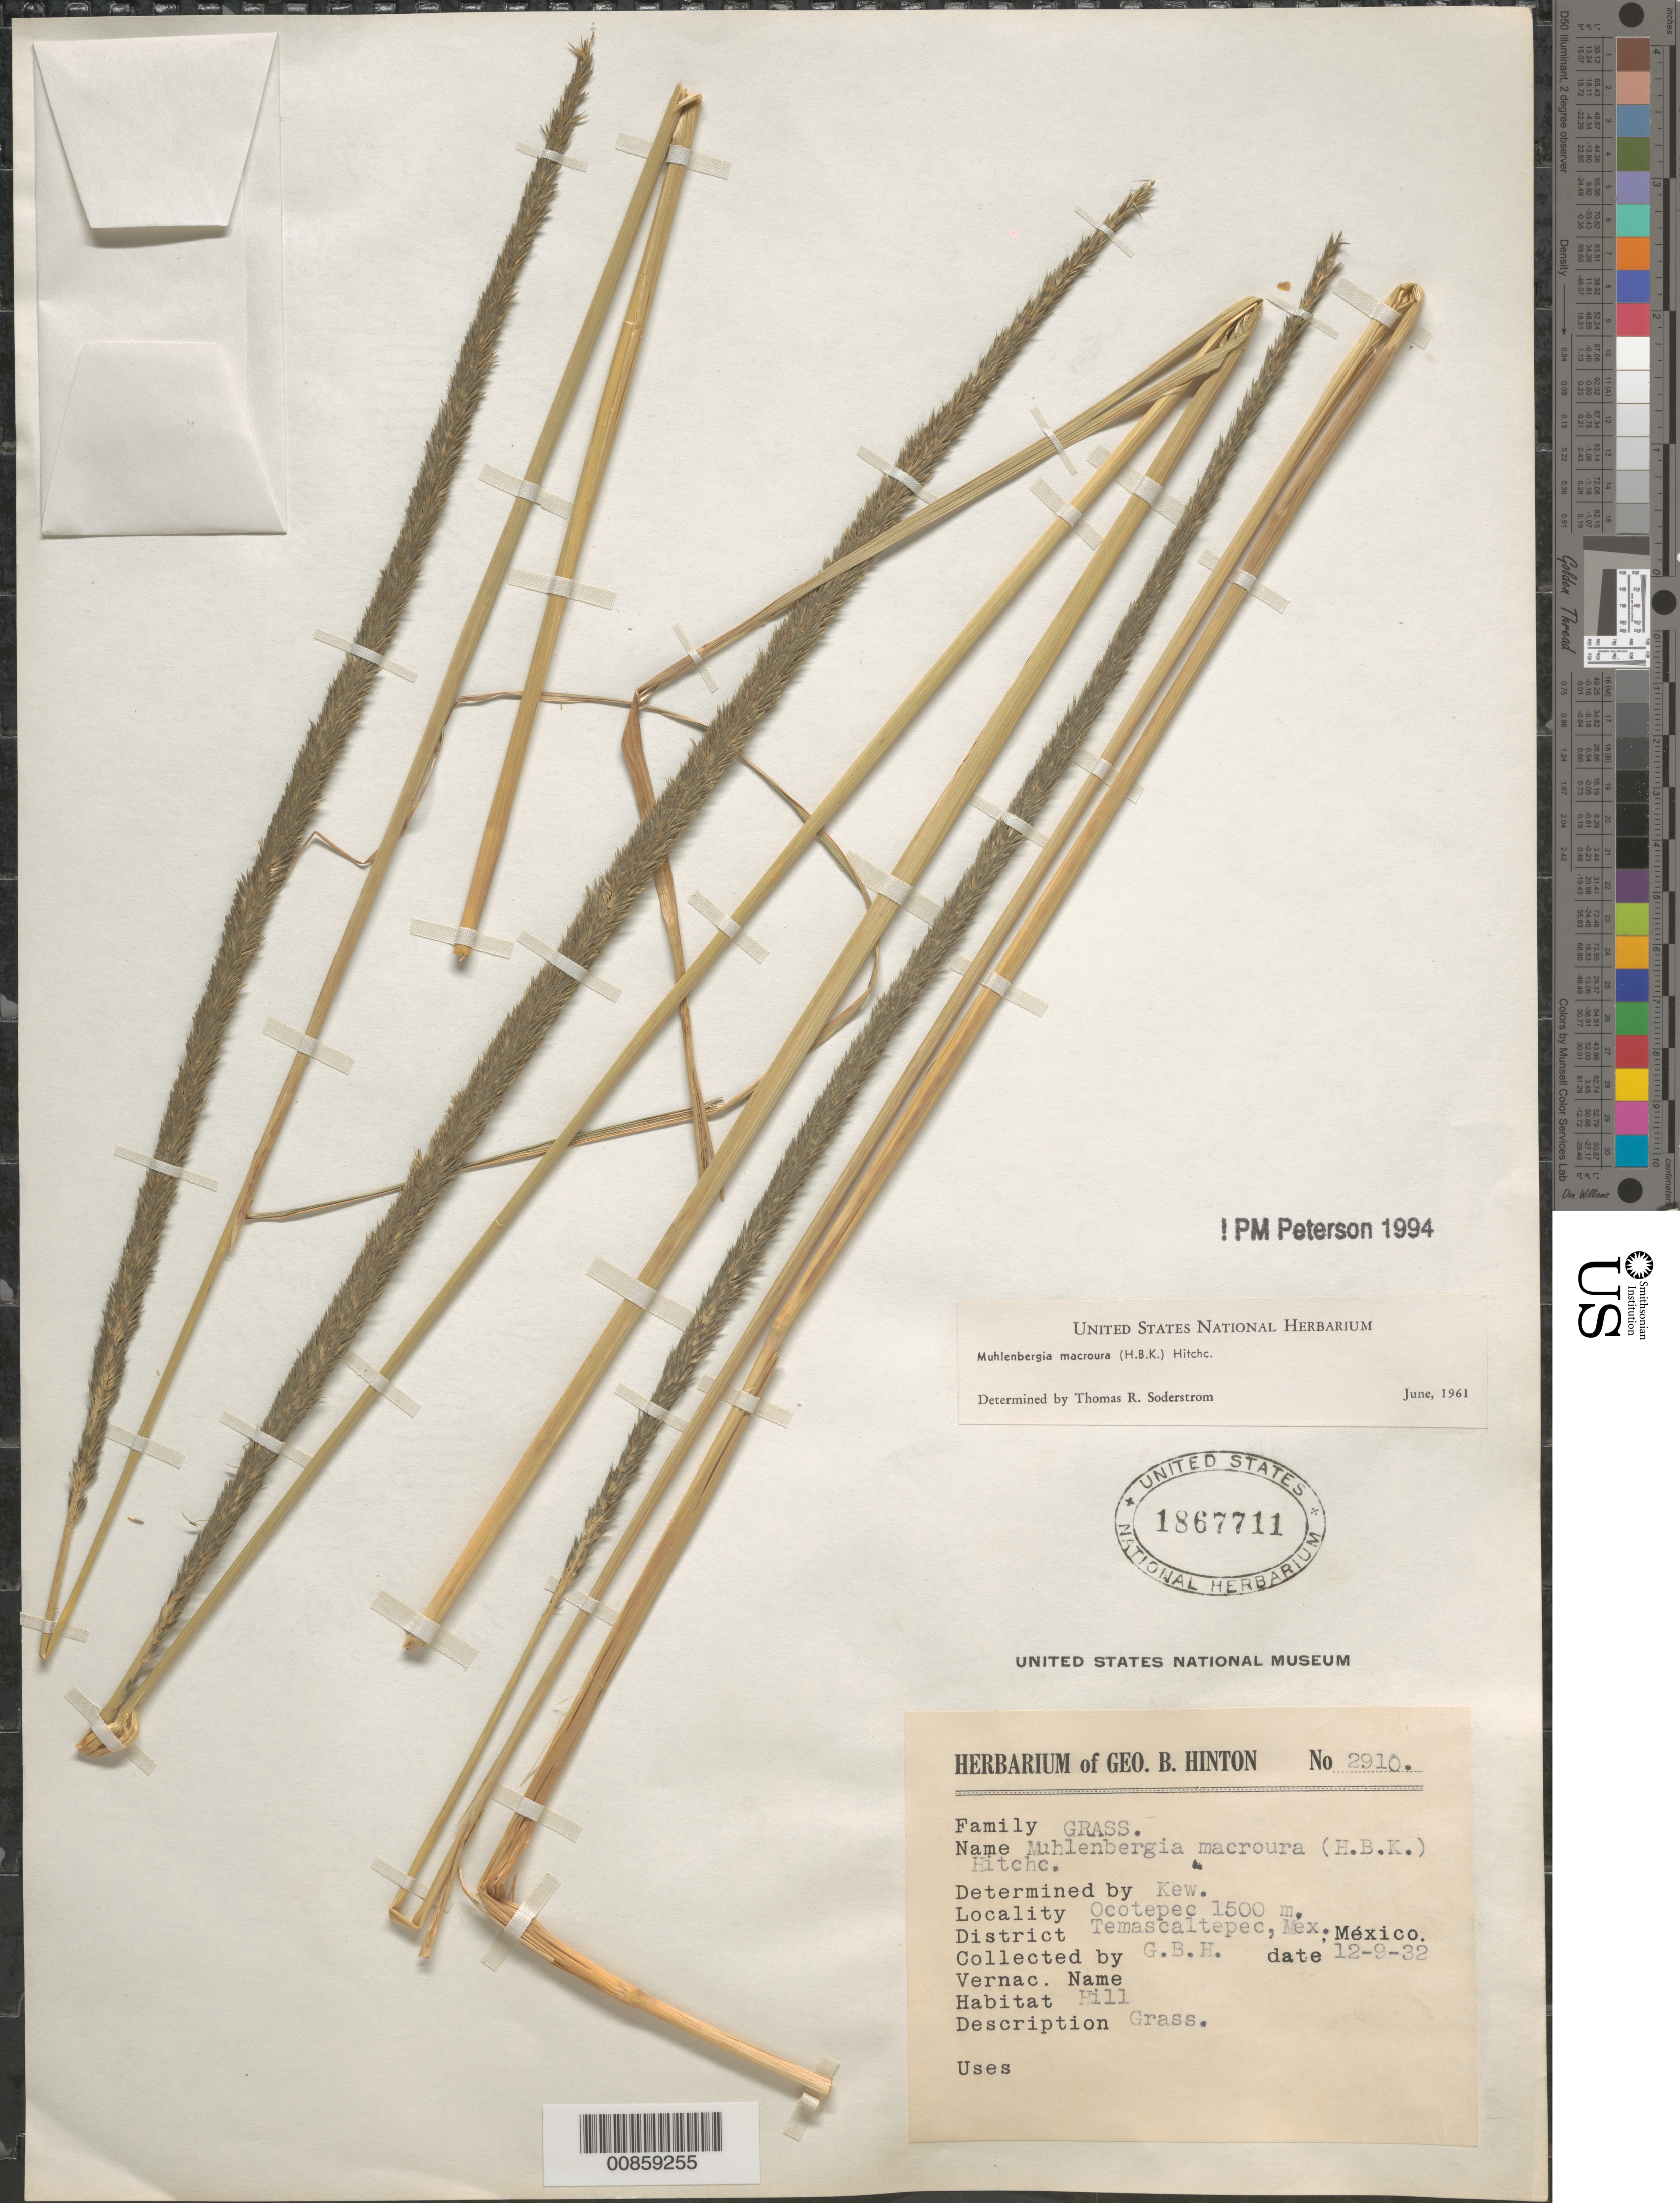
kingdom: Plantae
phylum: Tracheophyta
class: Liliopsida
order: Poales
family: Poaceae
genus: Muhlenbergia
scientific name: Muhlenbergia macroura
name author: (Kunth) Hitchc.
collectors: G. B. Hinton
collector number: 2910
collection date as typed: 09 Dec 1932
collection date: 1932-12-09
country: Mexico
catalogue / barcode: US 1867711